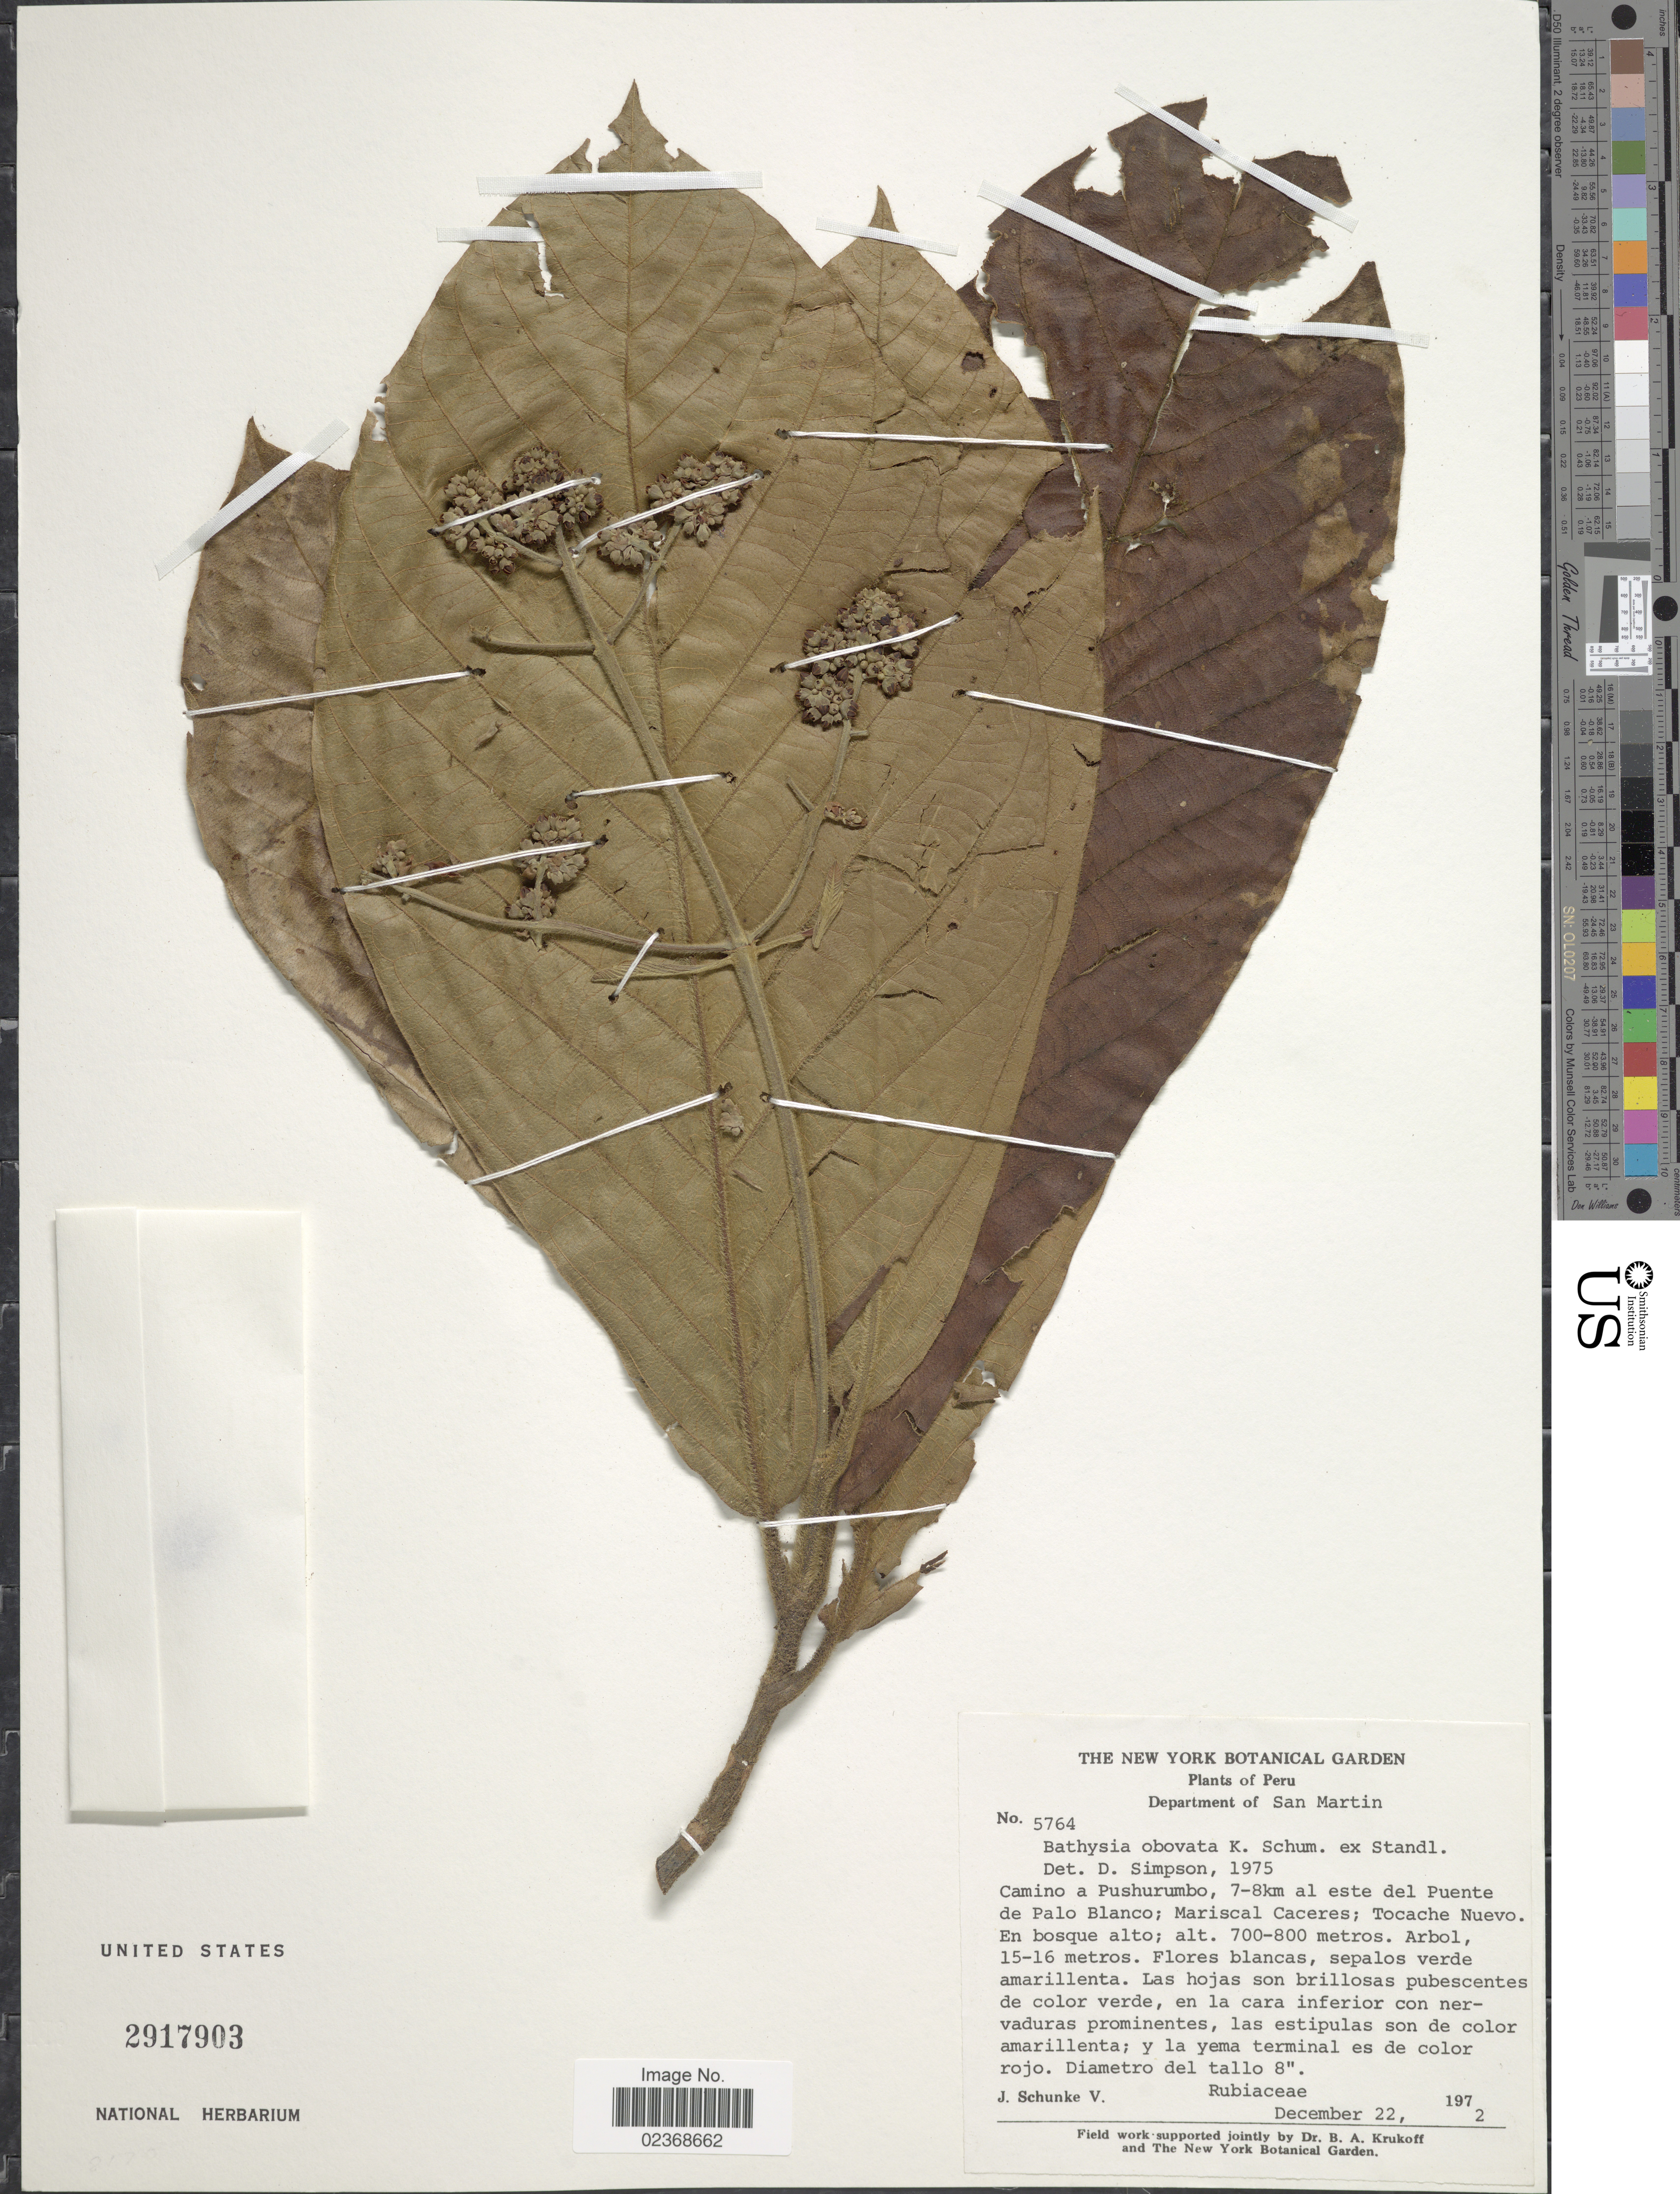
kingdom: Plantae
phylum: Tracheophyta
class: Magnoliopsida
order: Gentianales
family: Rubiaceae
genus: Schizocalyx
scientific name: Schizocalyx obovatus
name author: (K. Schum. ex Standl.) Kainul. & B. Bremer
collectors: J. Schunke Vigo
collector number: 5764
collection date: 1972-12-22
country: Peru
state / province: San Martín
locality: Camino a Pushurumbo, 7-8 km al este del Puente de Palo Blanco; Mariscal Caceres; Tocache Nuevo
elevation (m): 700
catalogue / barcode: US 2917903